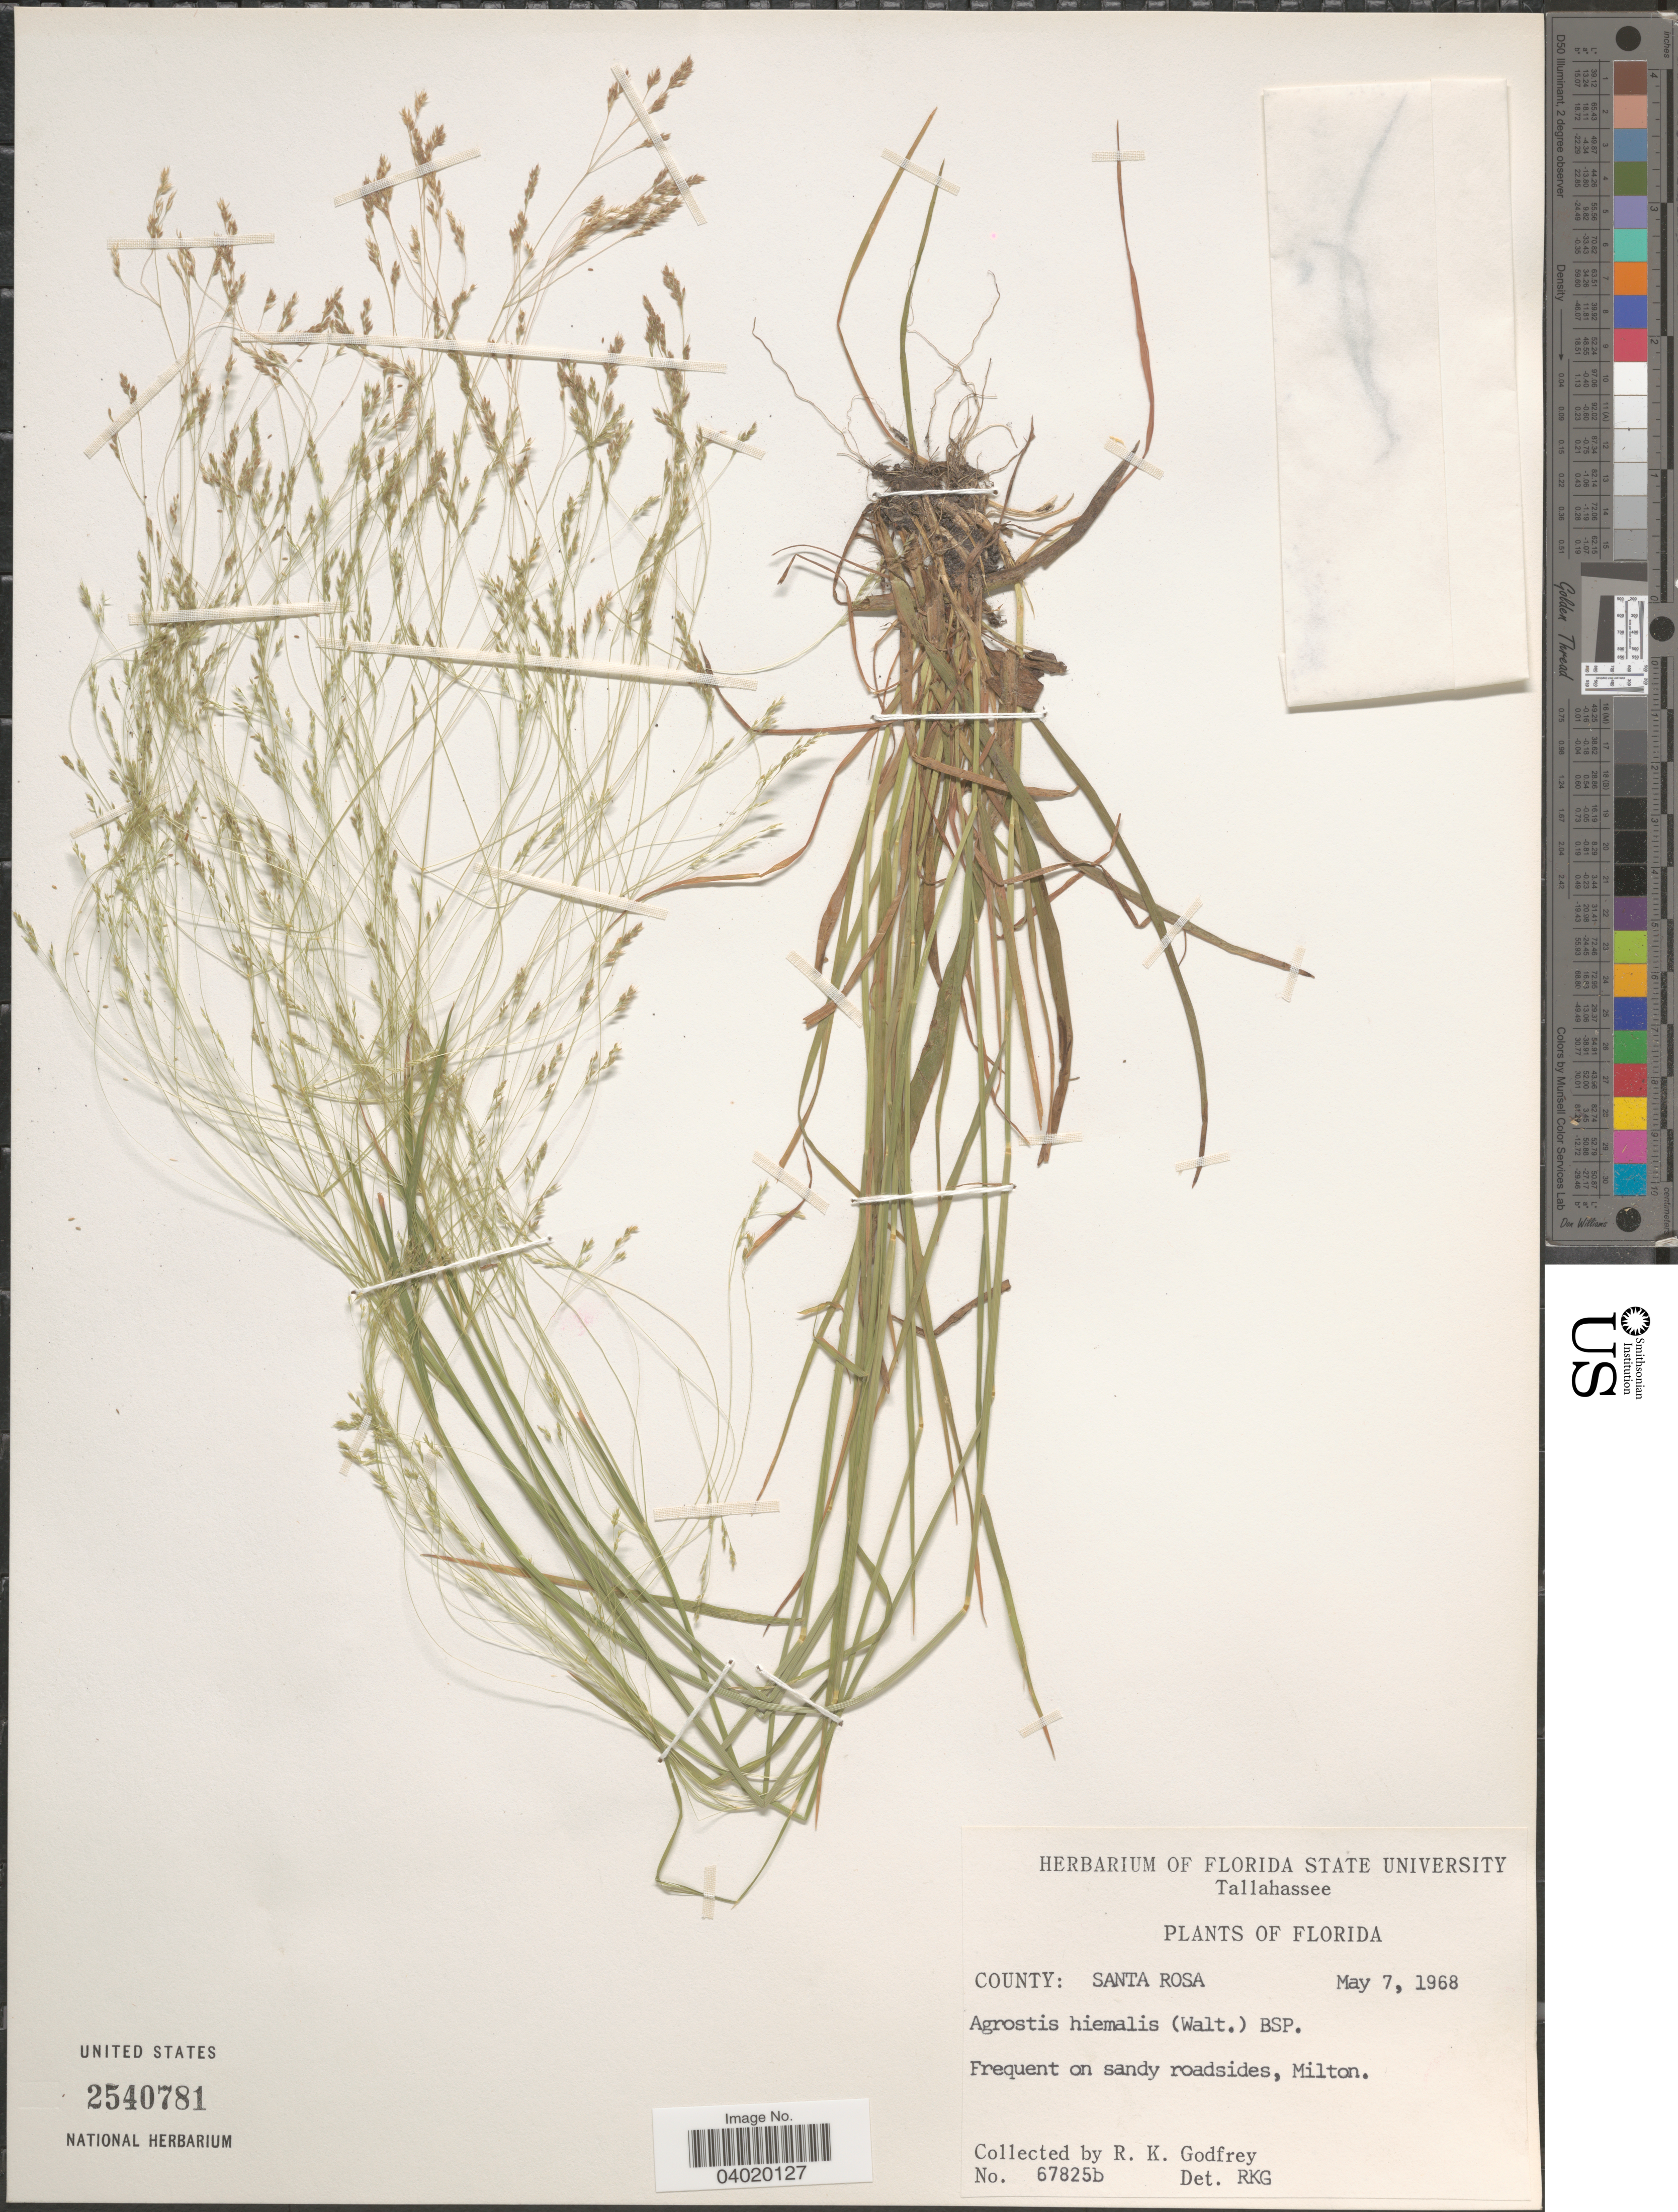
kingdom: Plantae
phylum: Tracheophyta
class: Liliopsida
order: Poales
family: Poaceae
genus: Agrostis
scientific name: Agrostis hyemalis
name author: (Walter) Britton et al.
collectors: R. K. Godfrey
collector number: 67825b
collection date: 1968-05-07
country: United States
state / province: Florida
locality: County: Santa Rosa. Frequent on sandy roadsides, Milton.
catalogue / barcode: US 2540781